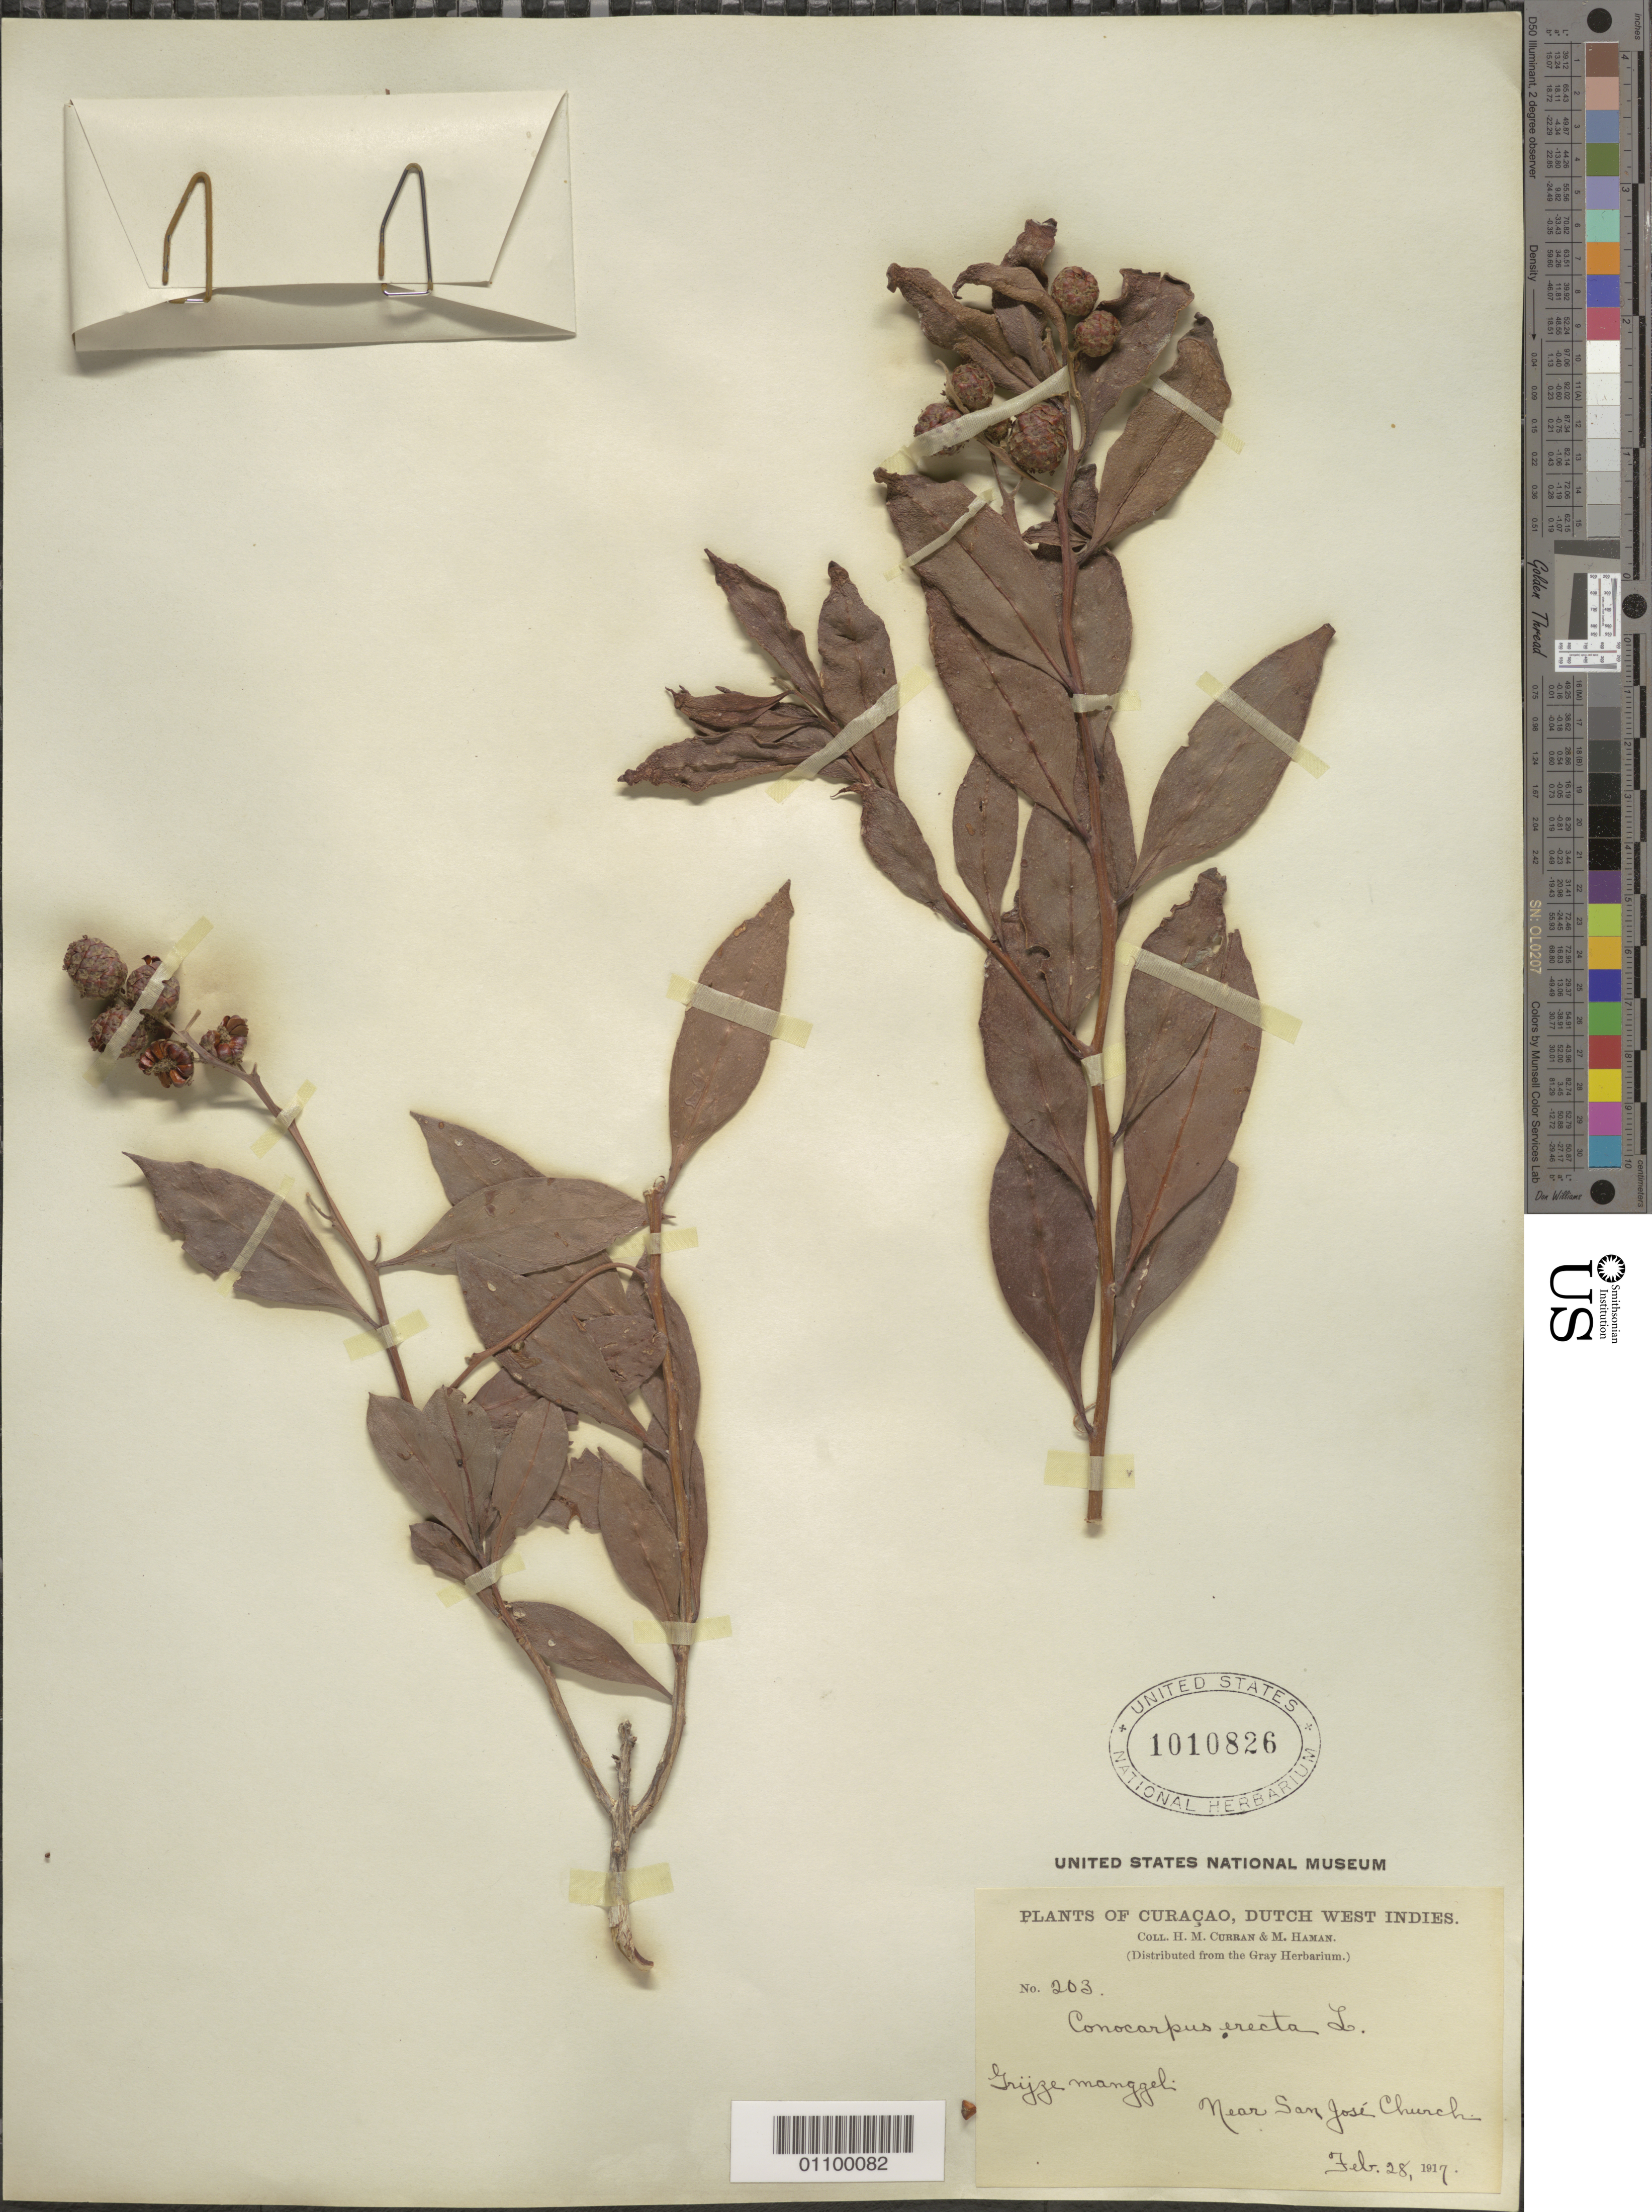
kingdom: Plantae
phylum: Tracheophyta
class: Magnoliopsida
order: Myrtales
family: Combretaceae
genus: Conocarpus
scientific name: Conocarpus erectus var. erectus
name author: L.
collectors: H. M. Curran & M. Haman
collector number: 203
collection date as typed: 28 Feb 1917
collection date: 1917-02-28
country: Curaçao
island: Curaçao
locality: Near San Jose Church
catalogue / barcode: US 1010826